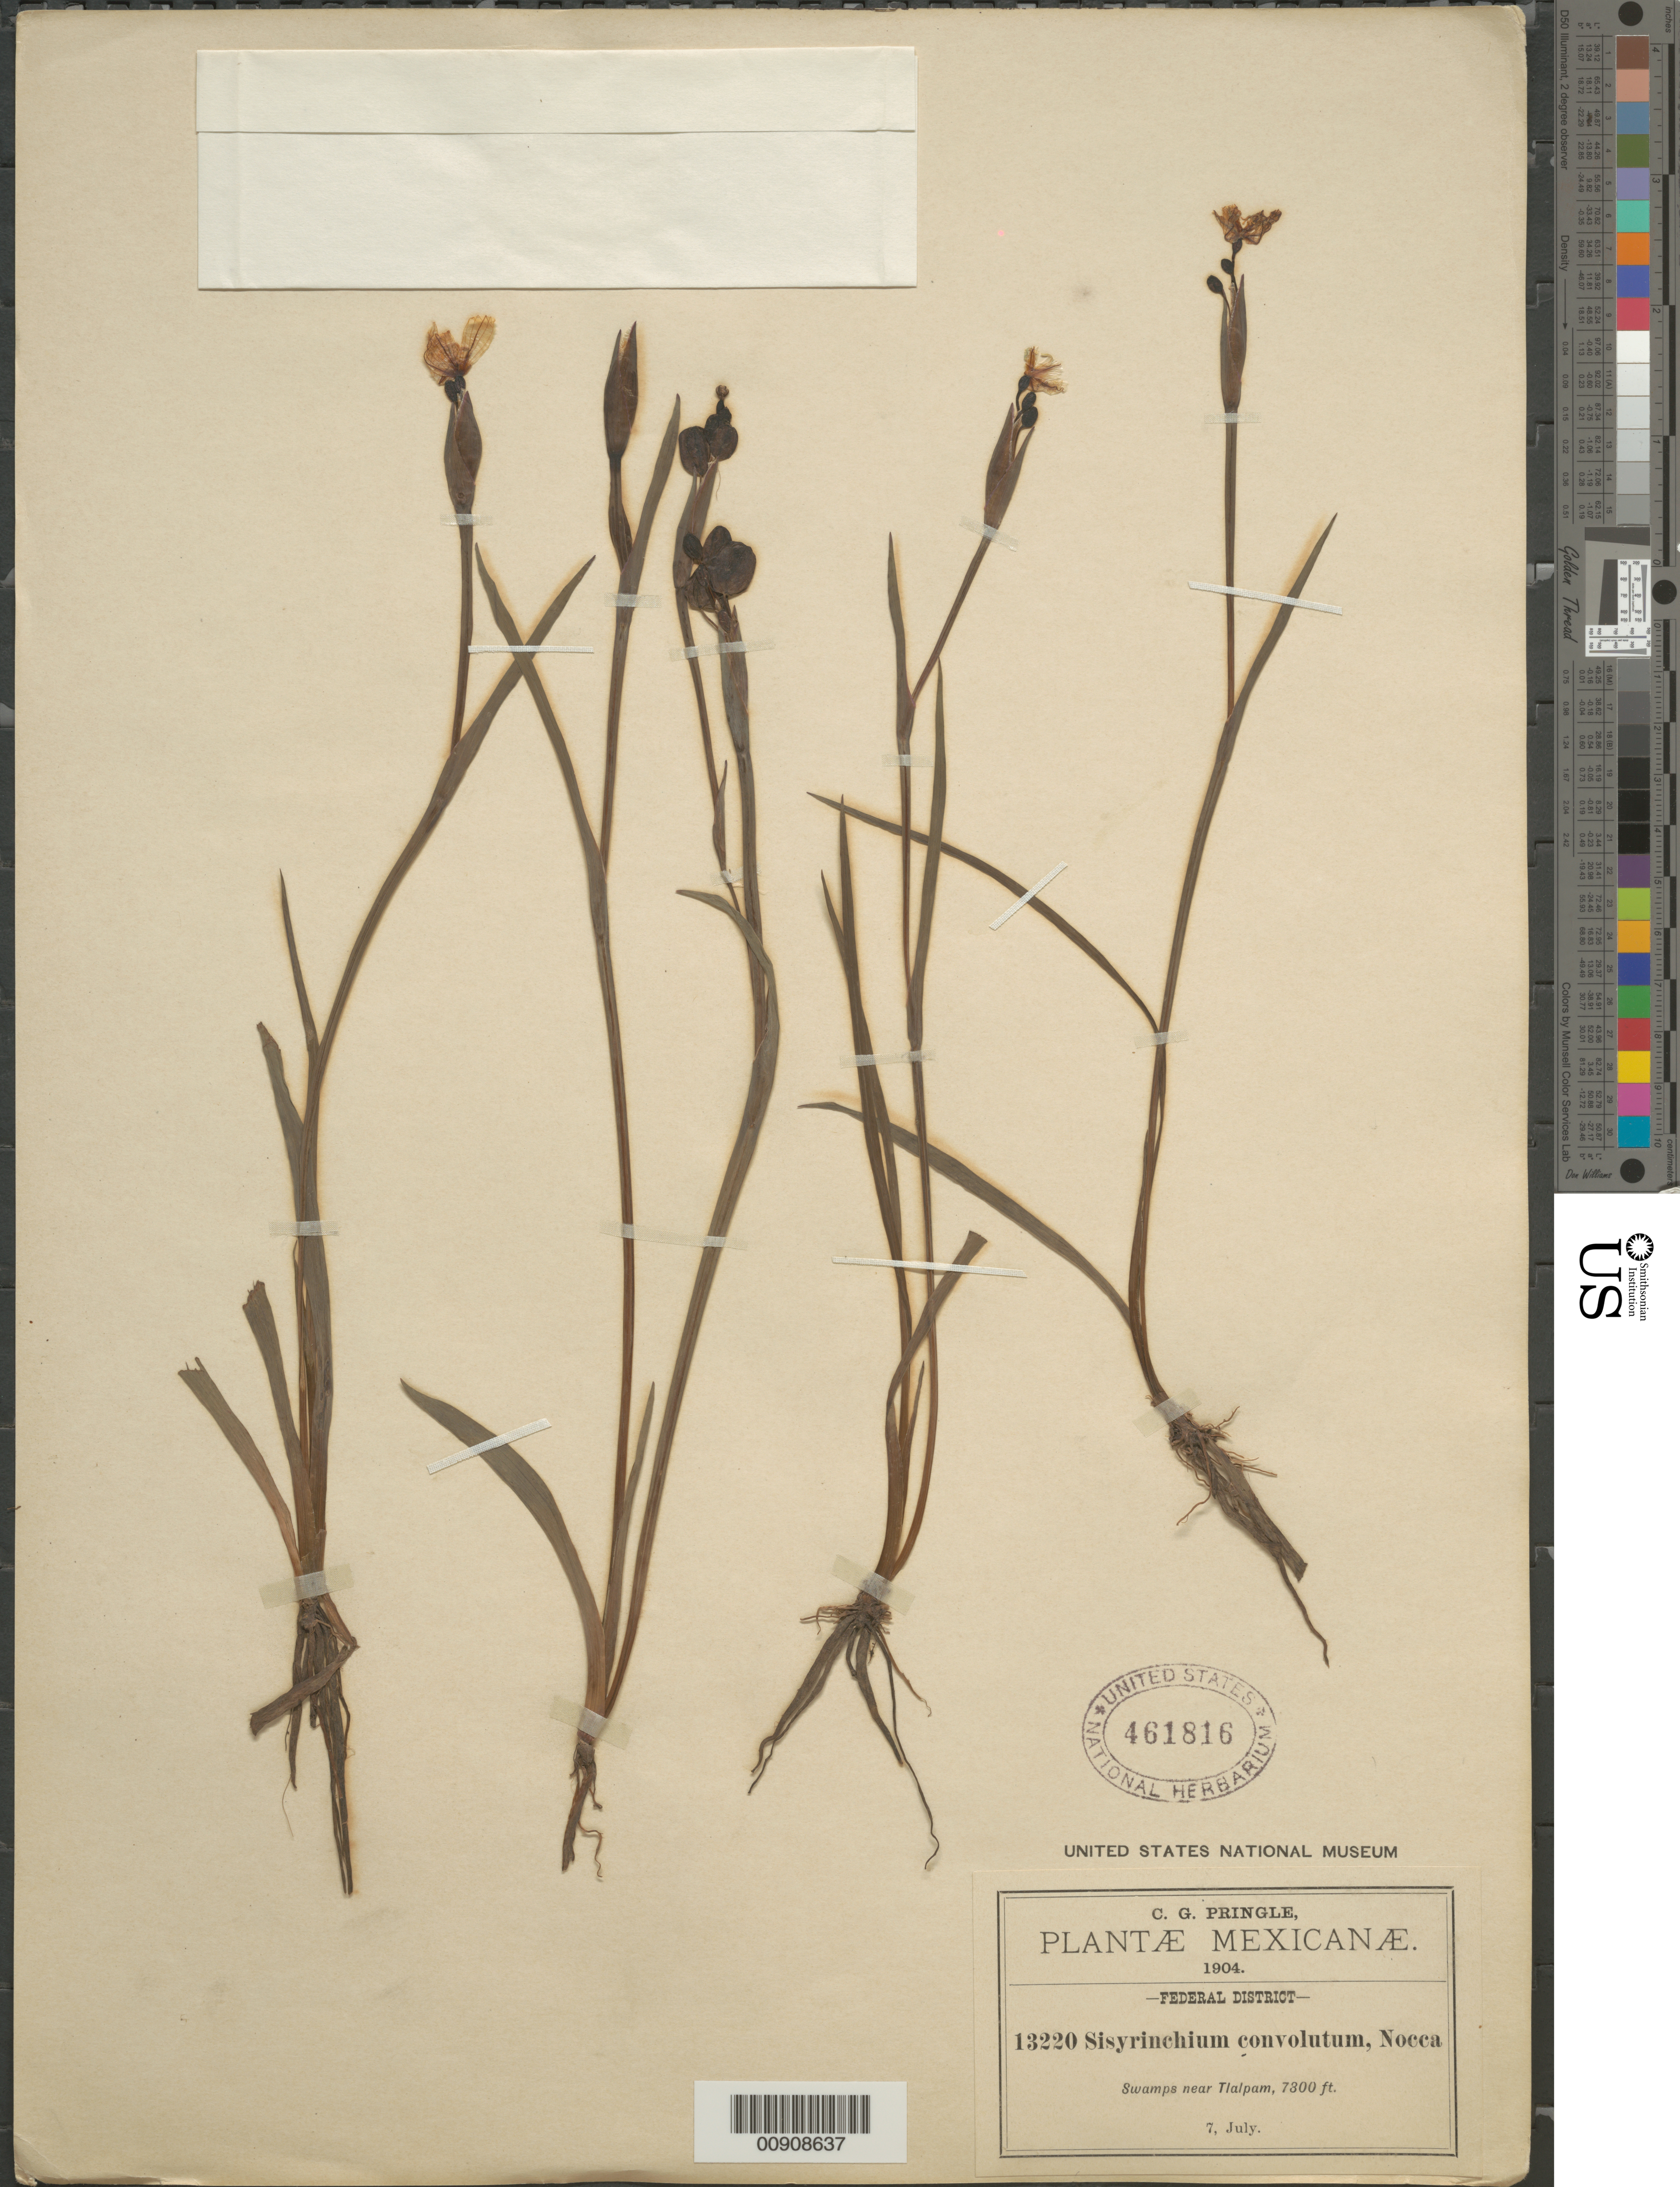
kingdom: Plantae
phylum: Tracheophyta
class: Liliopsida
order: Asparagales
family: Iridaceae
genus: Sisyrinchium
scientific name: Sisyrinchium convolutum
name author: Nocca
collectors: C. G. Pringle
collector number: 13220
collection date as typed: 07 Jul 1904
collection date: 1904-07-07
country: Mexico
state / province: Distrito Federal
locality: Near Tlalpam, Federal District.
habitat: Swamps.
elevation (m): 2225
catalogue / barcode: US 461816